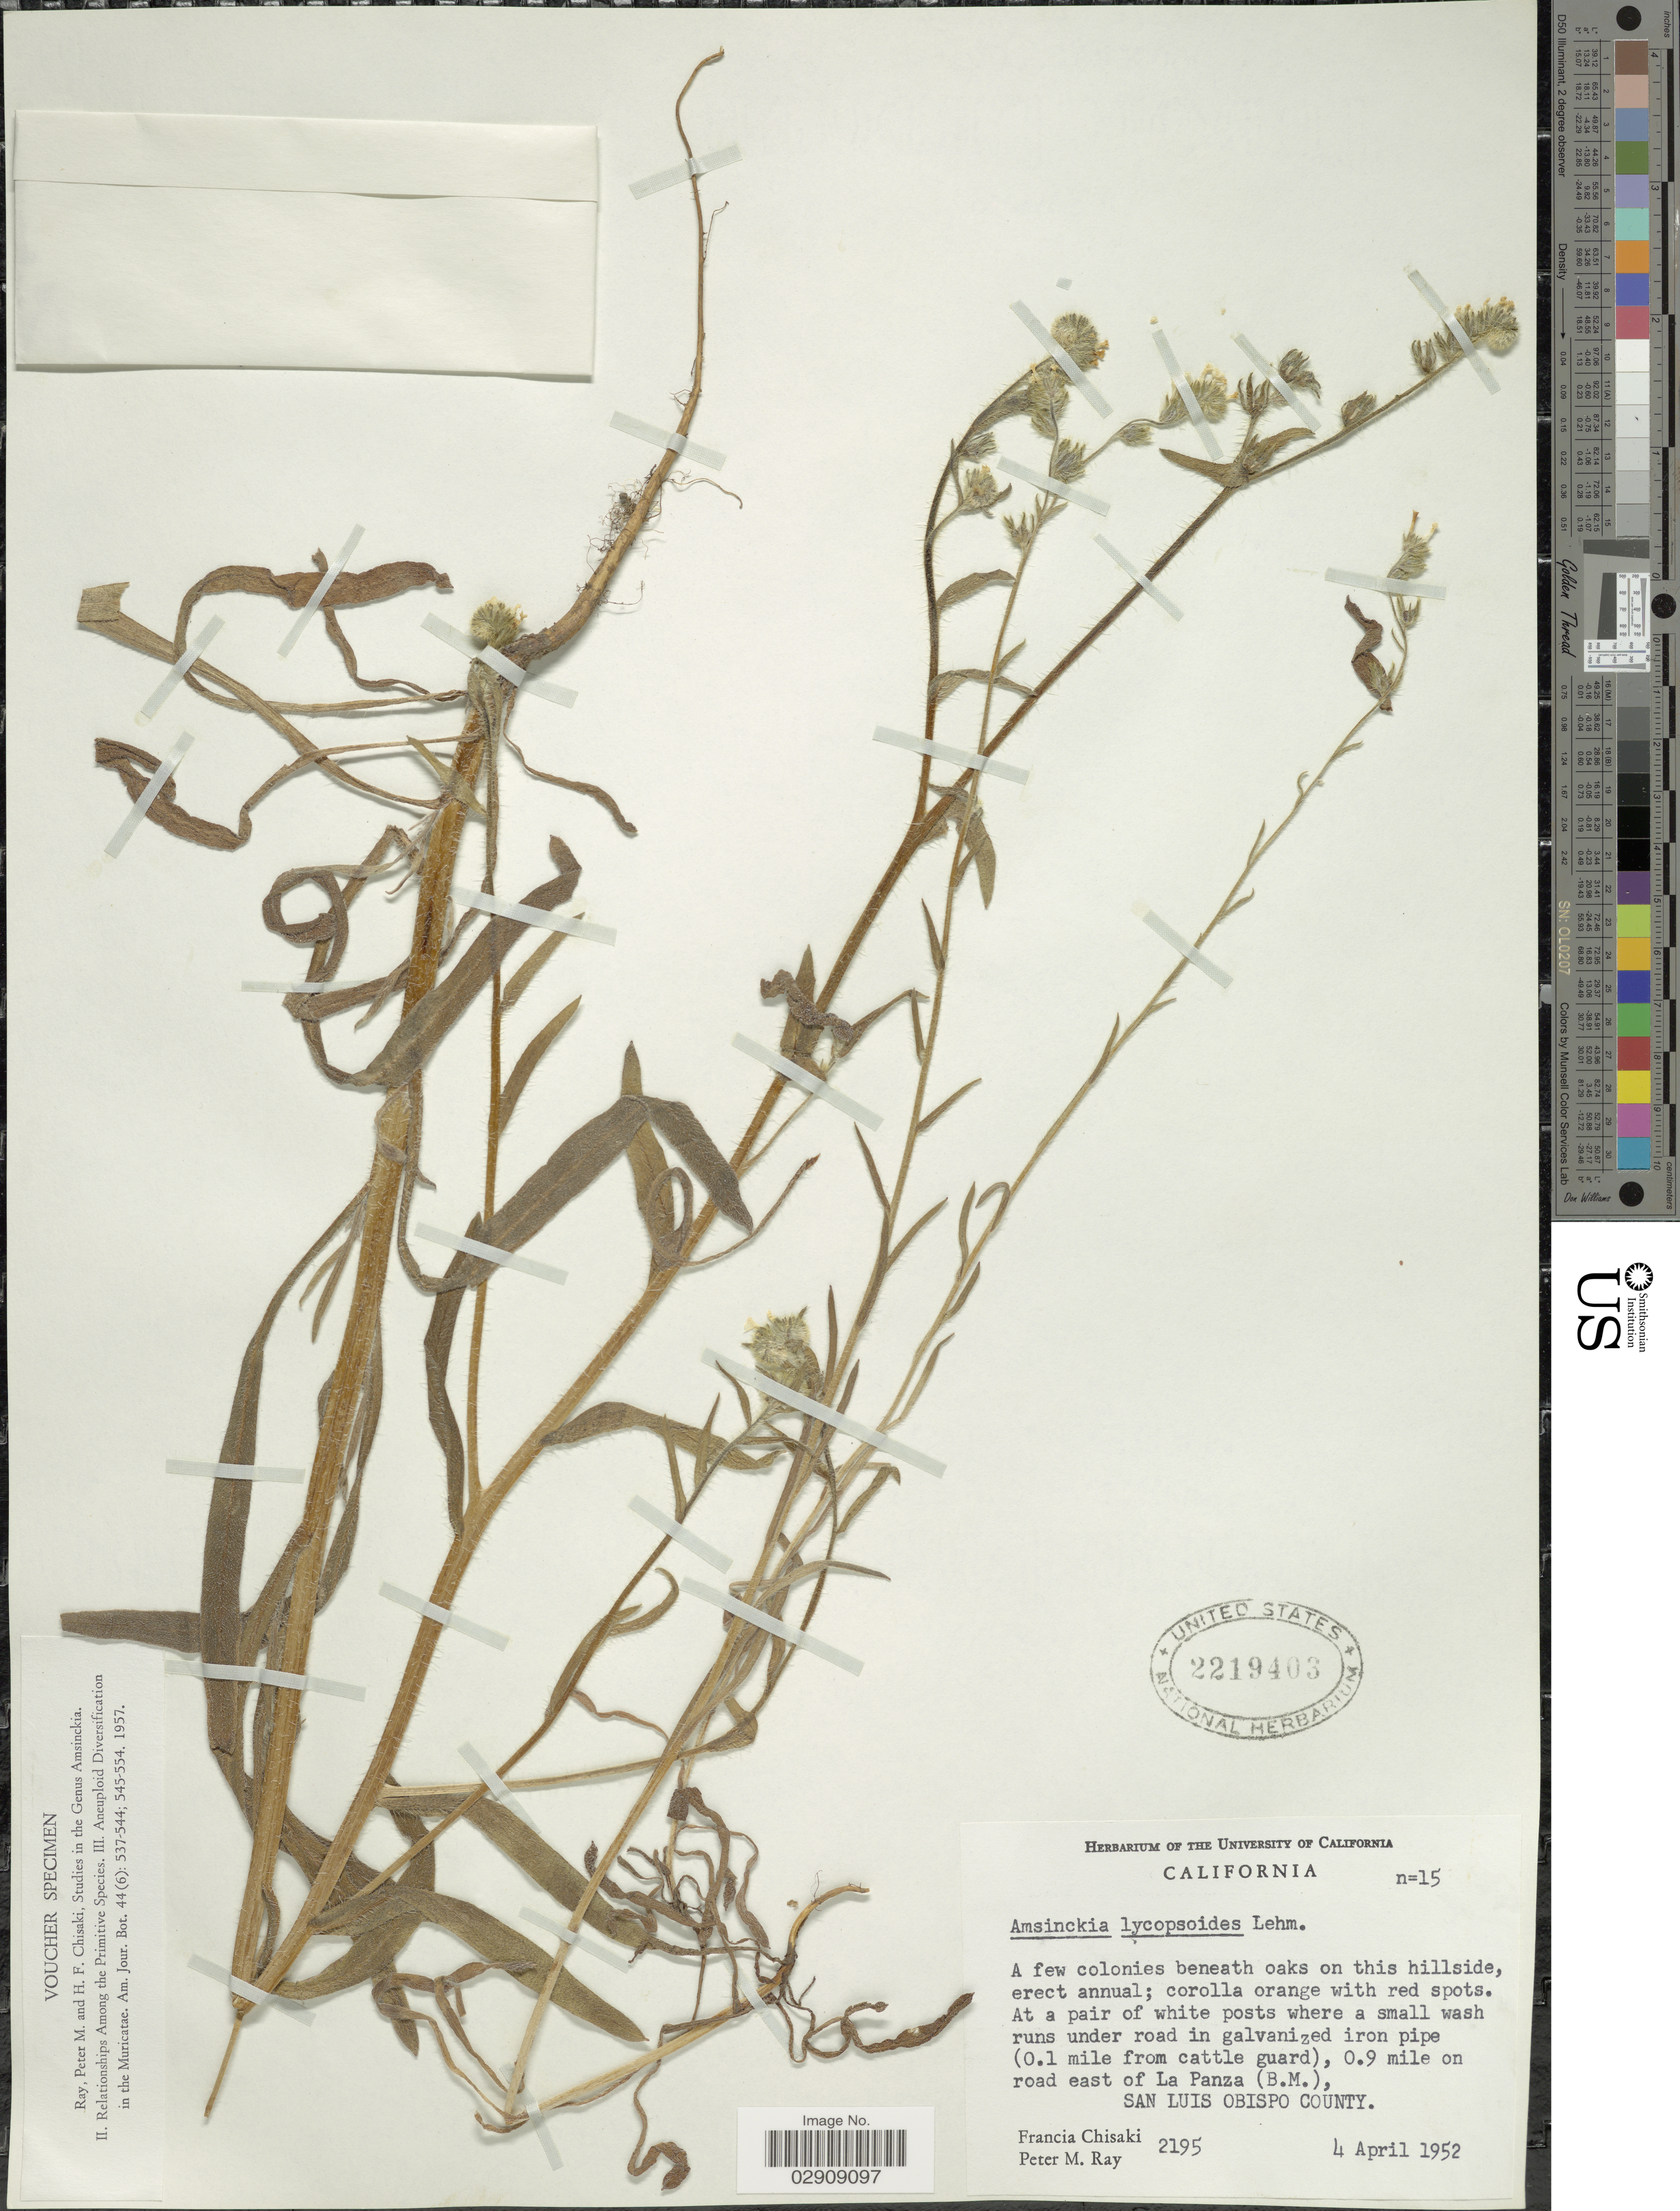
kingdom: Plantae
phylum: Tracheophyta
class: Magnoliopsida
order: Boraginales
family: Boraginaceae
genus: Amsinckia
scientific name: Amsinckia lycopsoides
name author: Lehm.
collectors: F. Chisaki & P. Ray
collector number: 2195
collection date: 1952-04-04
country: United States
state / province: California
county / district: San Luis Obispo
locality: (0.1 mile from cattle guard), 0.9 mile on road east of La Panza (B.M.), San Luis Obispo County.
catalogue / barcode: US 2219403